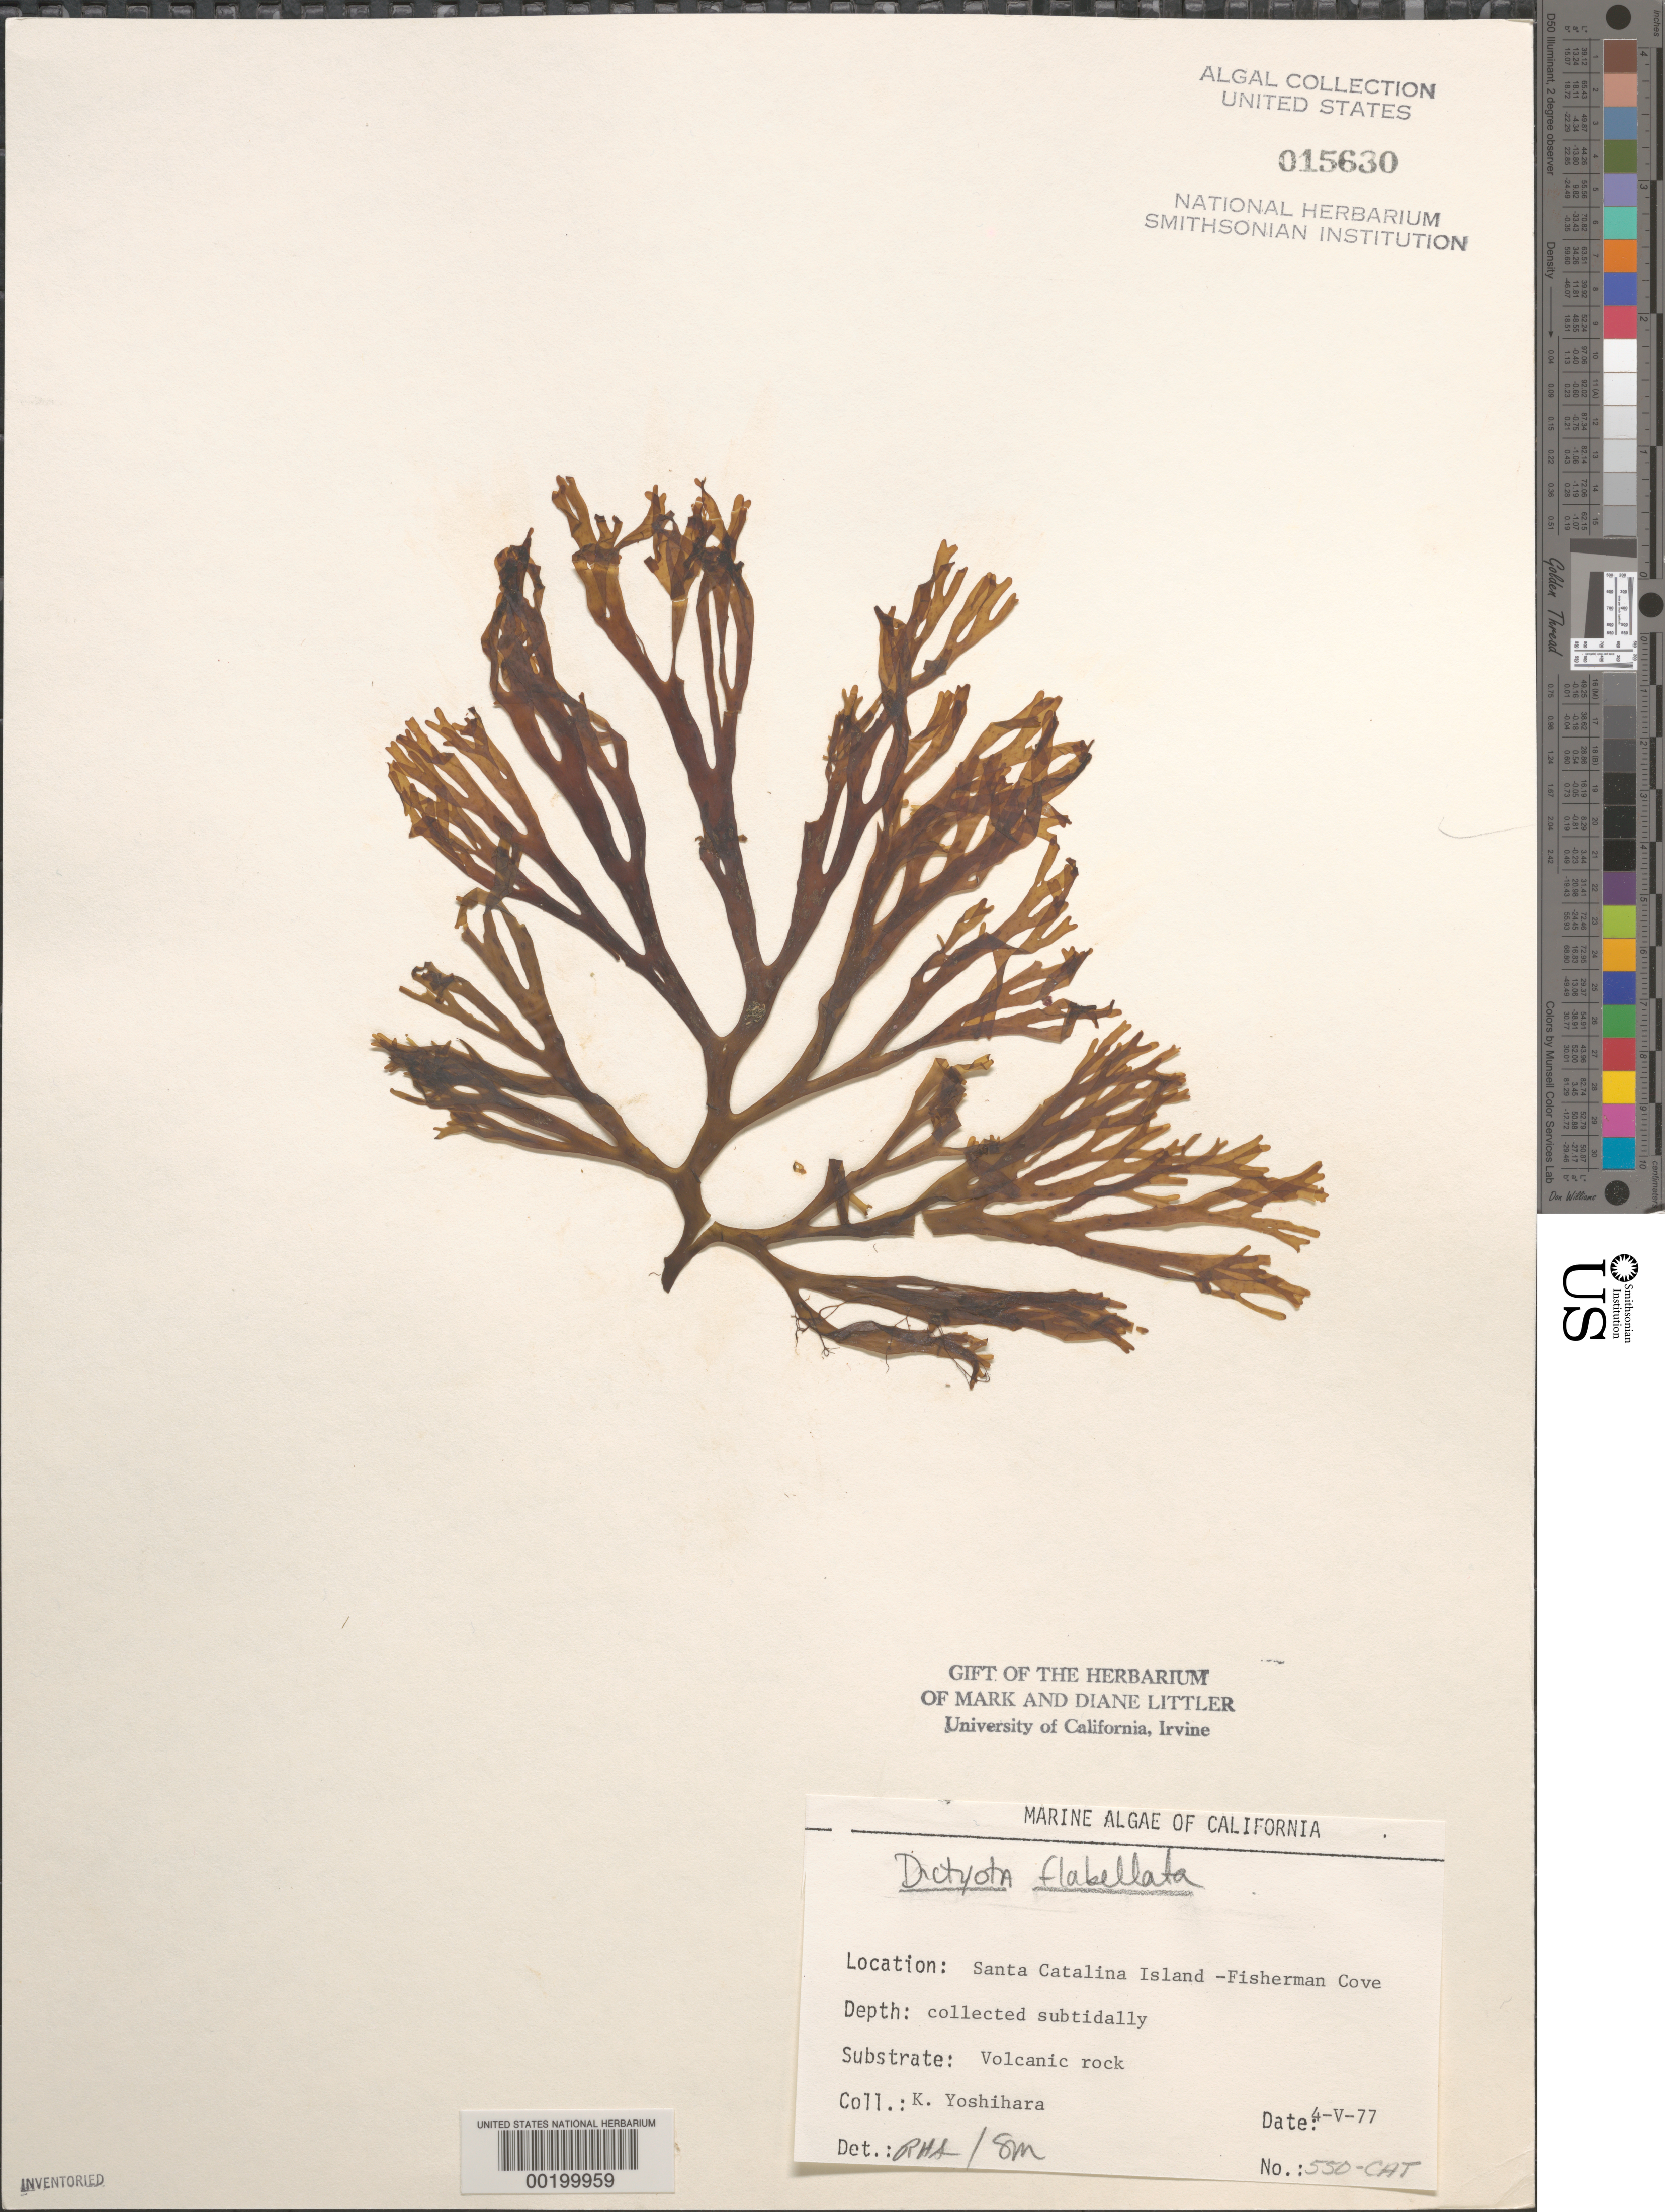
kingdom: Chromista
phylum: Ochrophyta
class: Phaeophyceae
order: Dictyotales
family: Dictyotaceae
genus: Dictyota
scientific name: Dictyota flabellata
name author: (Collins) Setch. & N.L. Gardner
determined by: Sims, Robert H.; Murray, S. N.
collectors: K. Yoshihara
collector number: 550-cat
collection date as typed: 04 May 1977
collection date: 1977-05-04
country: United States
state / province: California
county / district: Los Angeles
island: Santa Catalina Island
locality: Fishermen Cove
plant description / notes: BLM-SOCALBIGHT Rocky Intertidal Survey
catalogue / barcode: US 15630